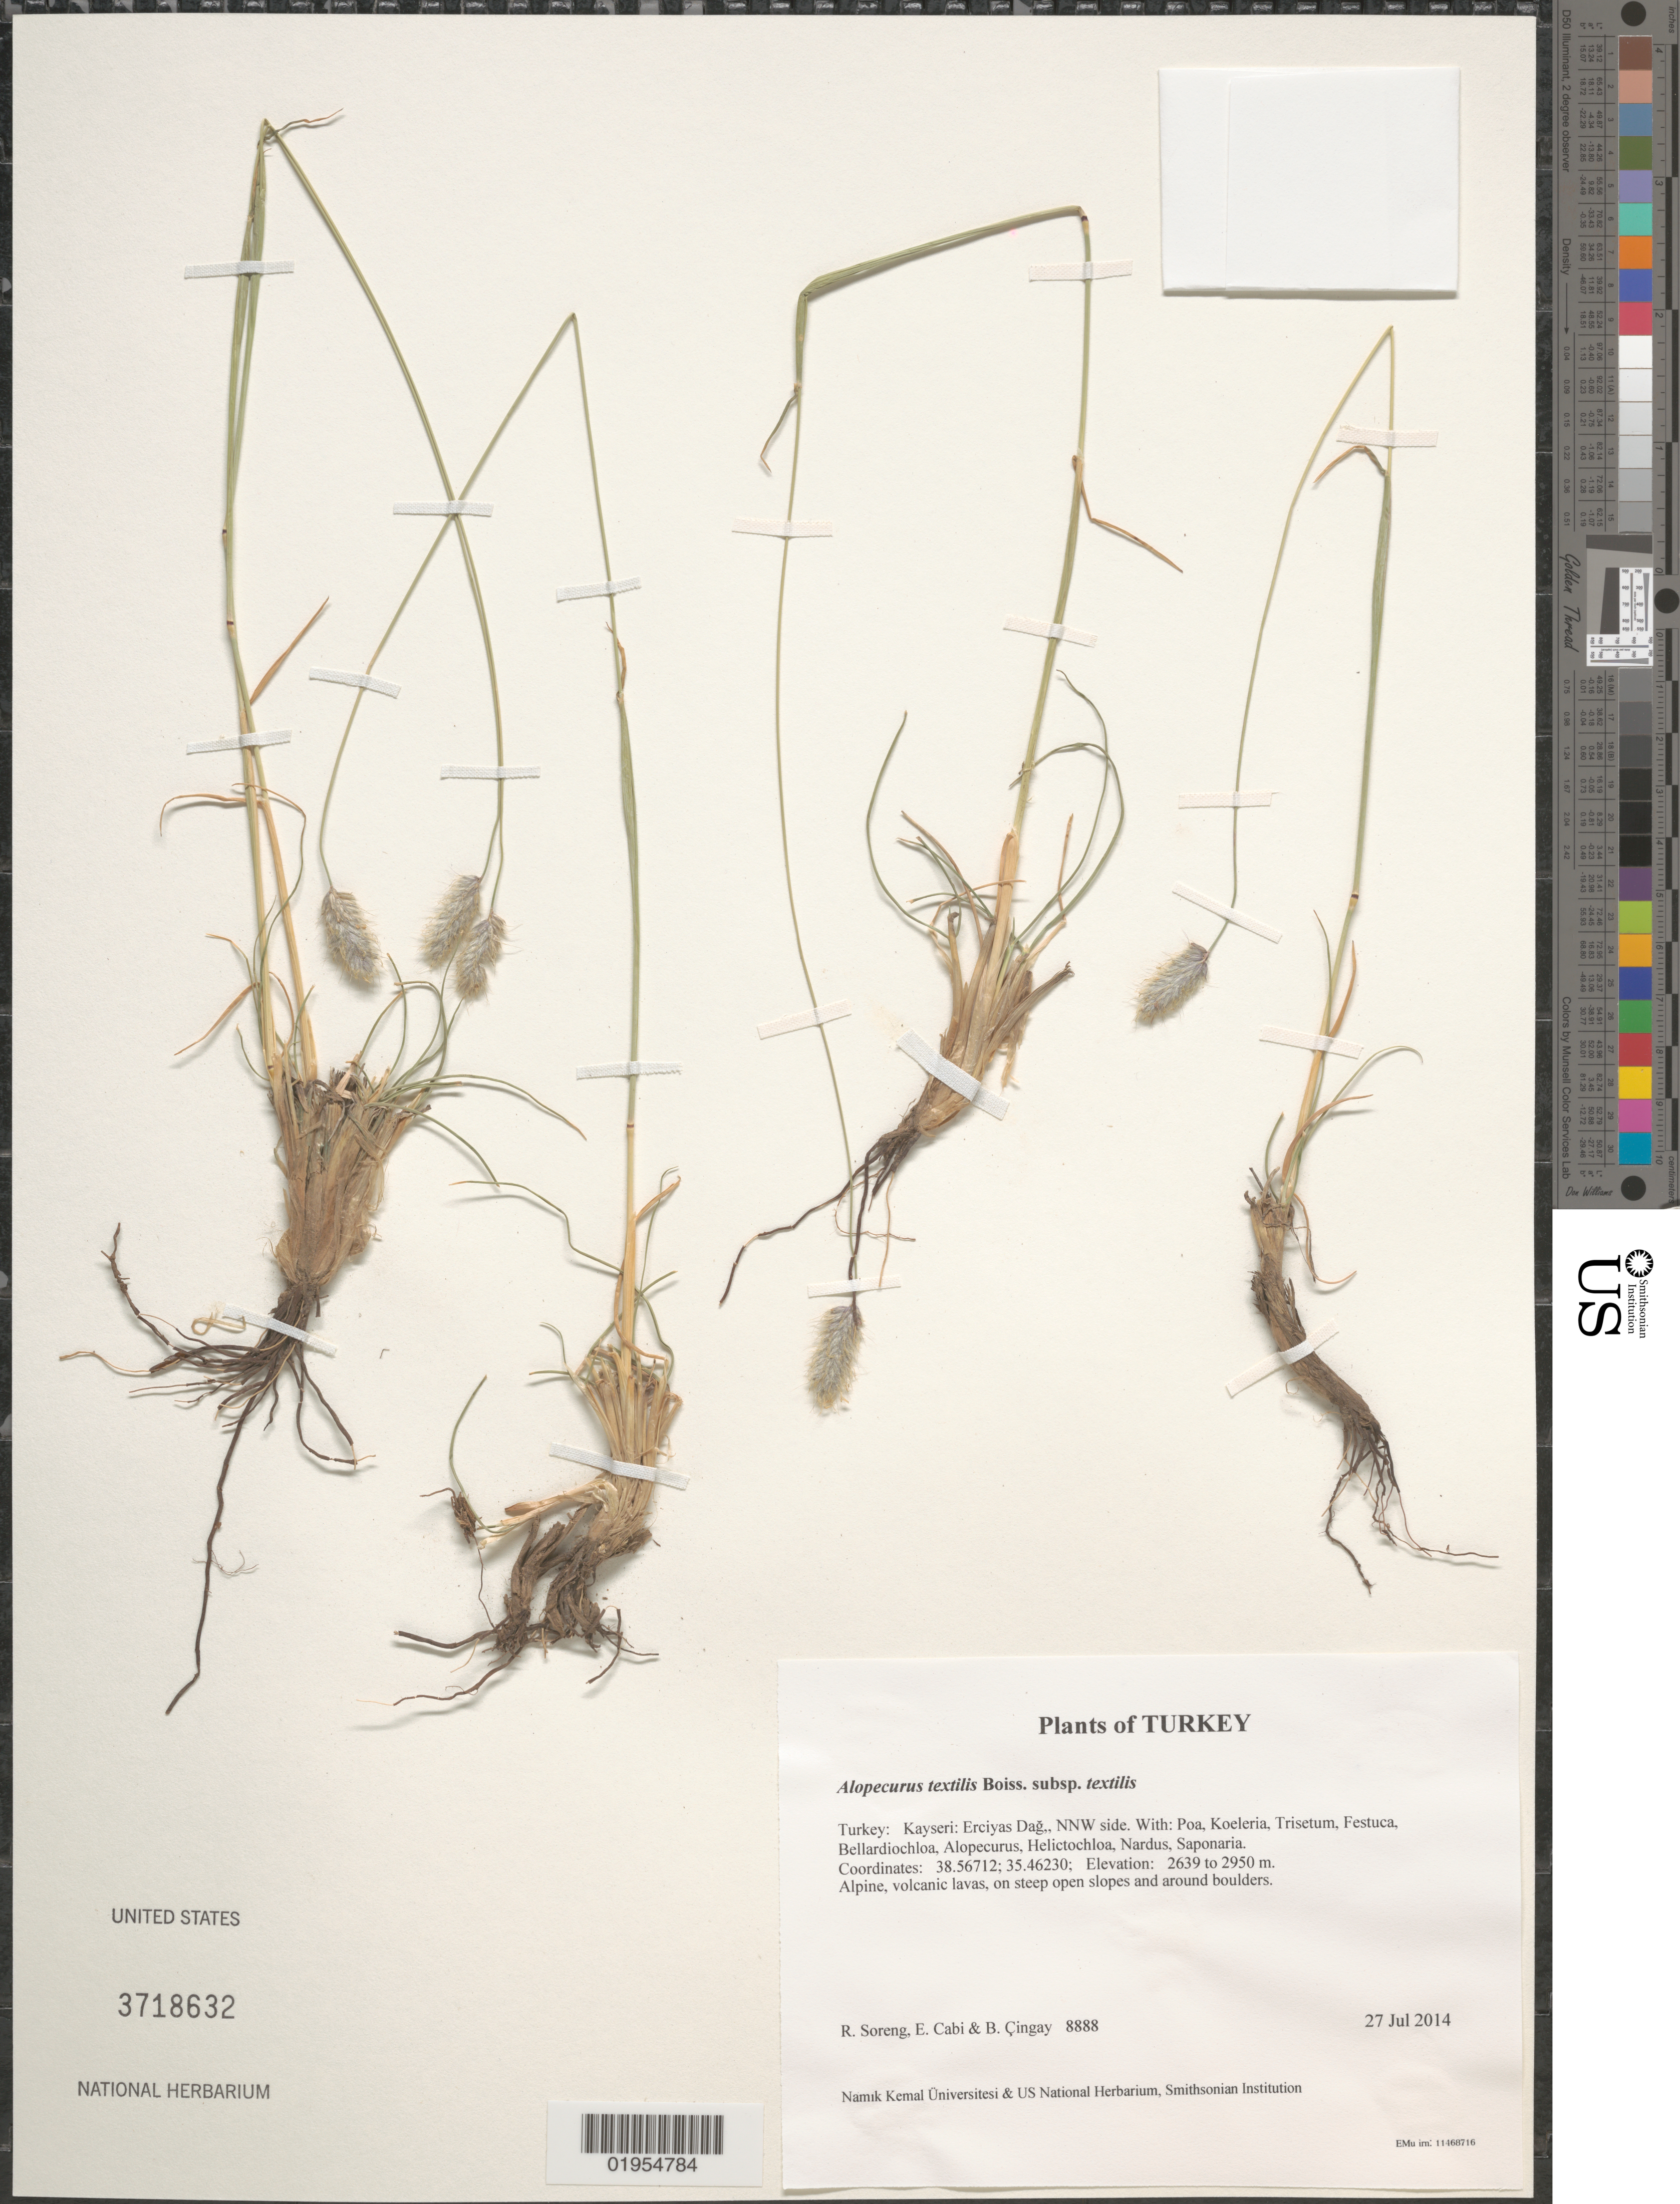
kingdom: Plantae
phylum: Tracheophyta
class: Liliopsida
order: Poales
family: Poaceae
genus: Alopecurus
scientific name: Alopecurus textilis subsp. textilis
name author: Boiss.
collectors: R. J. Soreng, E. Cabi & B. Çıngay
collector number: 8888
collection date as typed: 27 Jul 2014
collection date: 2014-07-27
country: Turkey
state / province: Kayseri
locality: Erciyas Dag,, NNW side,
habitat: Alpine, volcanic lavas, on steep open slopes and around boulders,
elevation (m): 2639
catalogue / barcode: US 3718632